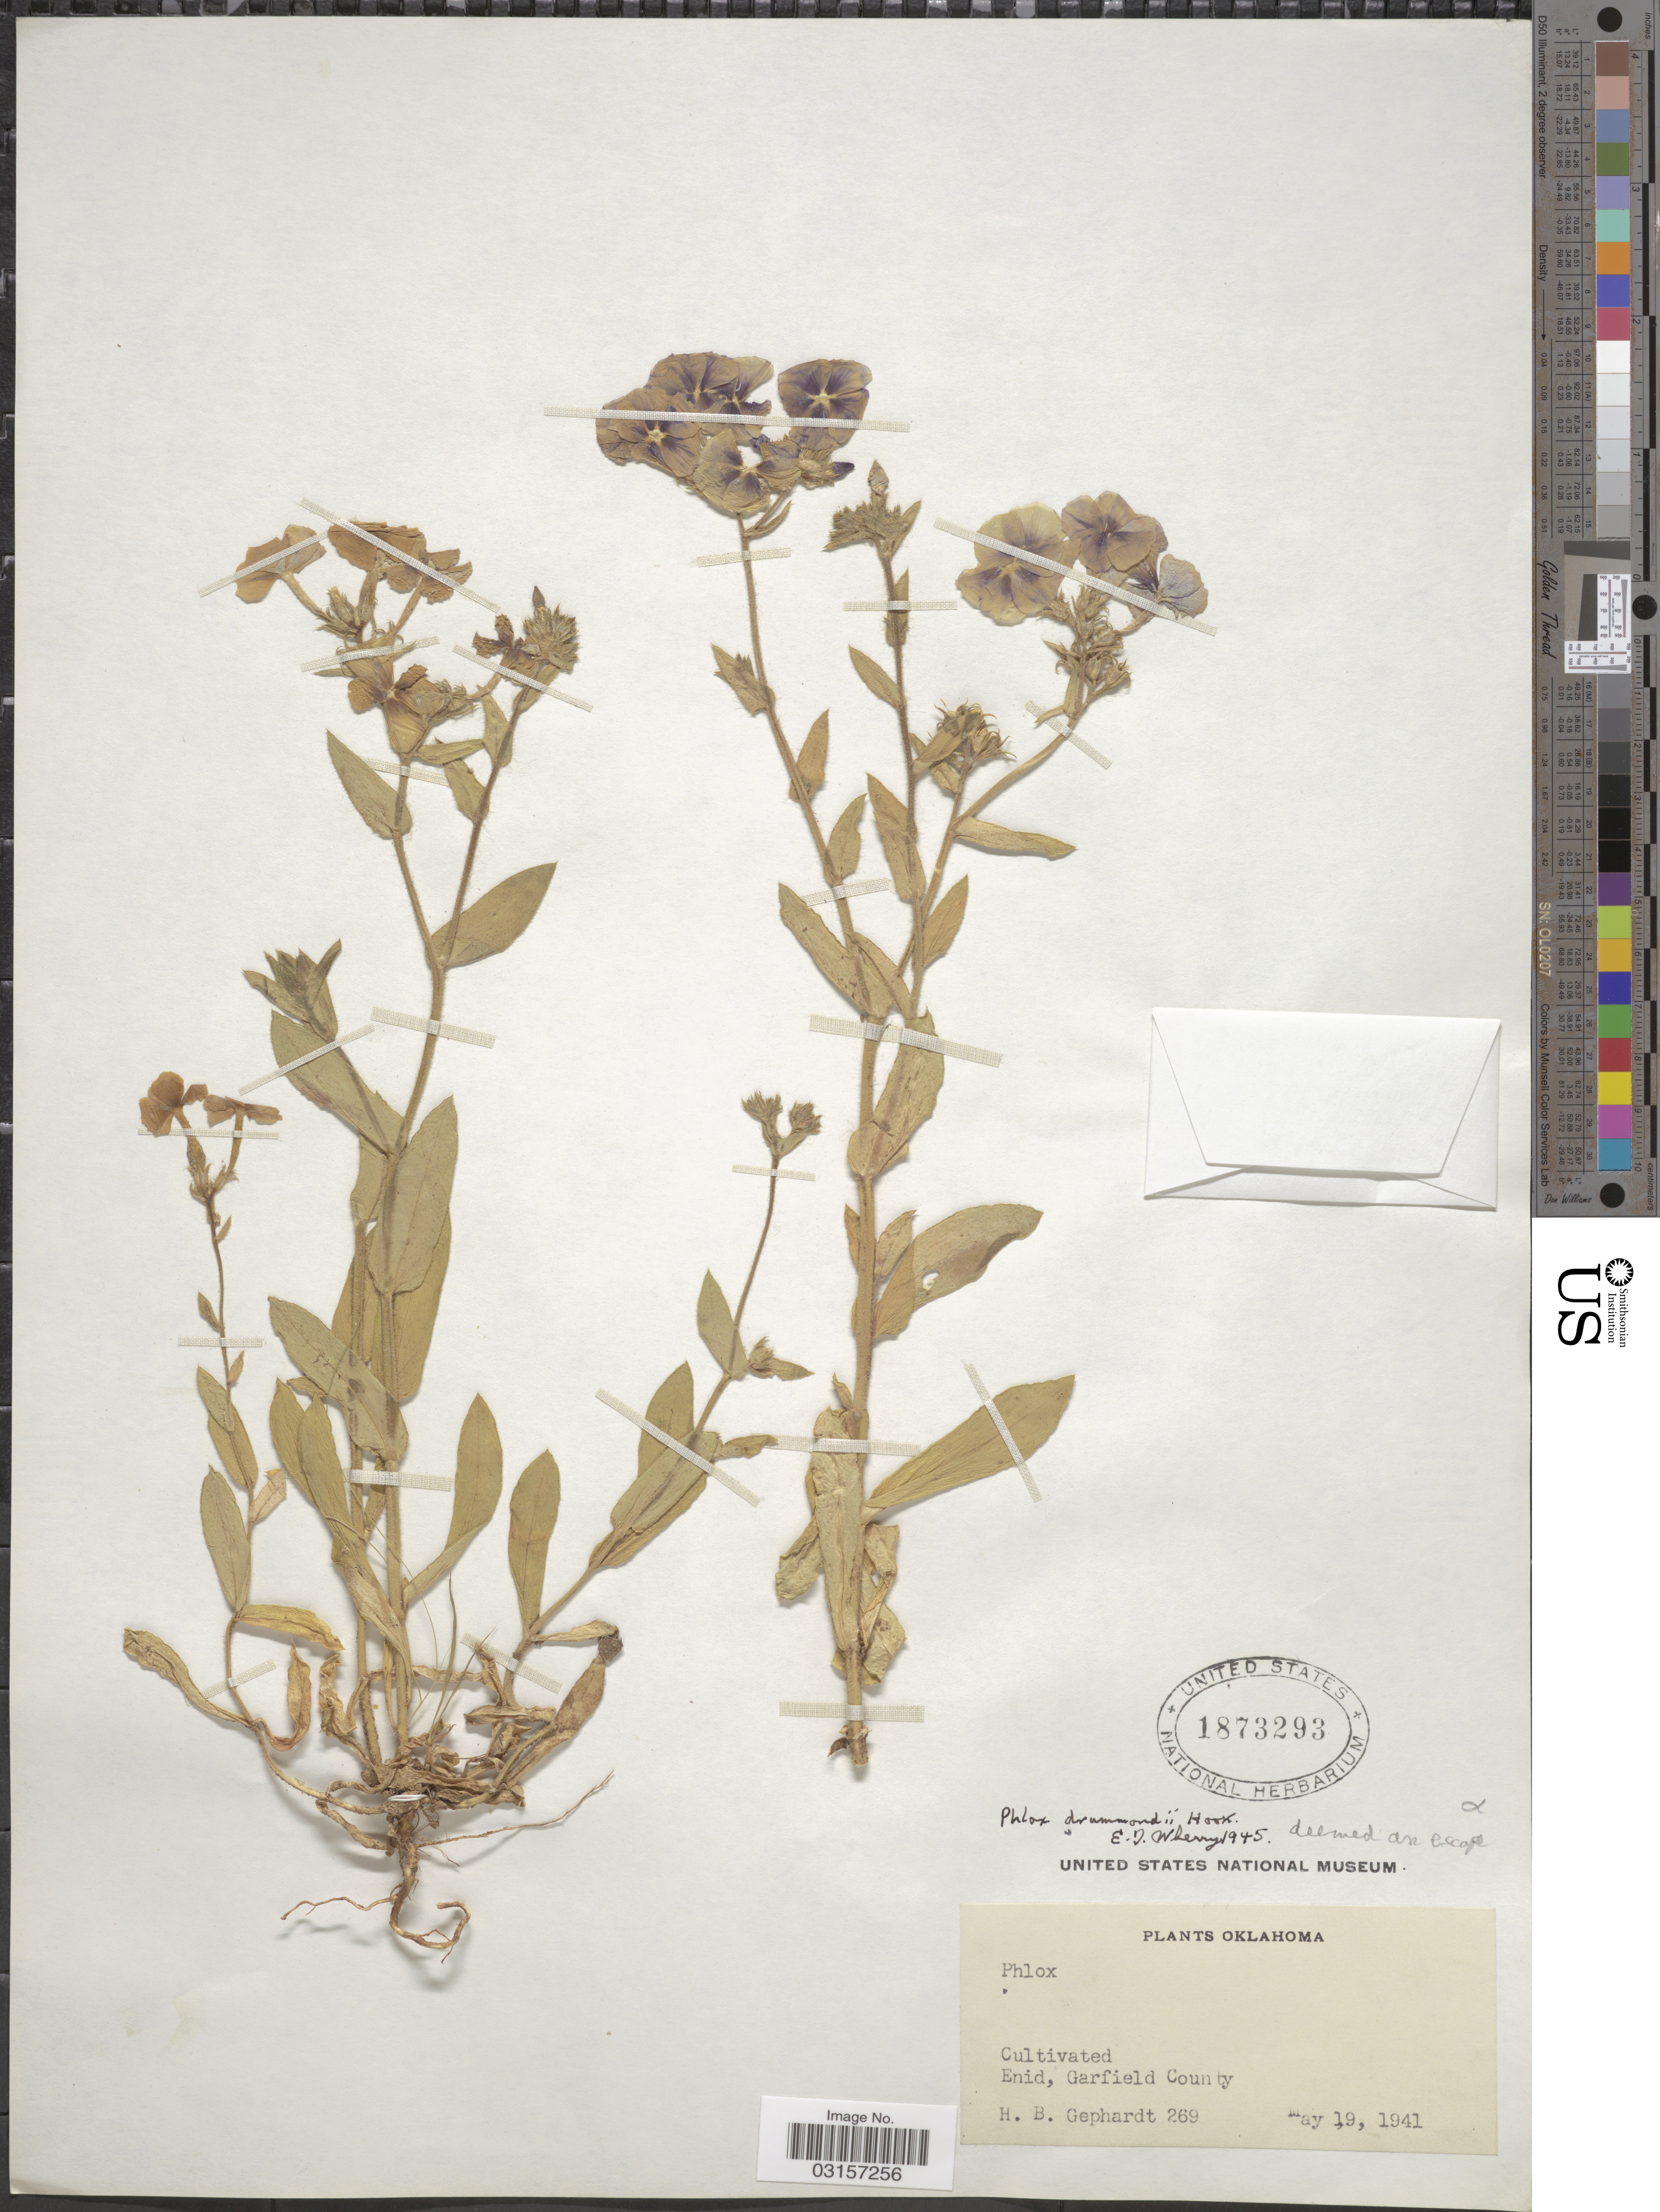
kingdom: Plantae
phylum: Tracheophyta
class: Magnoliopsida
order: Ericales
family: Polemoniaceae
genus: Phlox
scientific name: Phlox drummondii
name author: Hook.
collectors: H. Gephardt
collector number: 269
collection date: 1941-05-19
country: United States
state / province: Oklahoma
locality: Enid, Garfield County.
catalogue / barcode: US 1873293